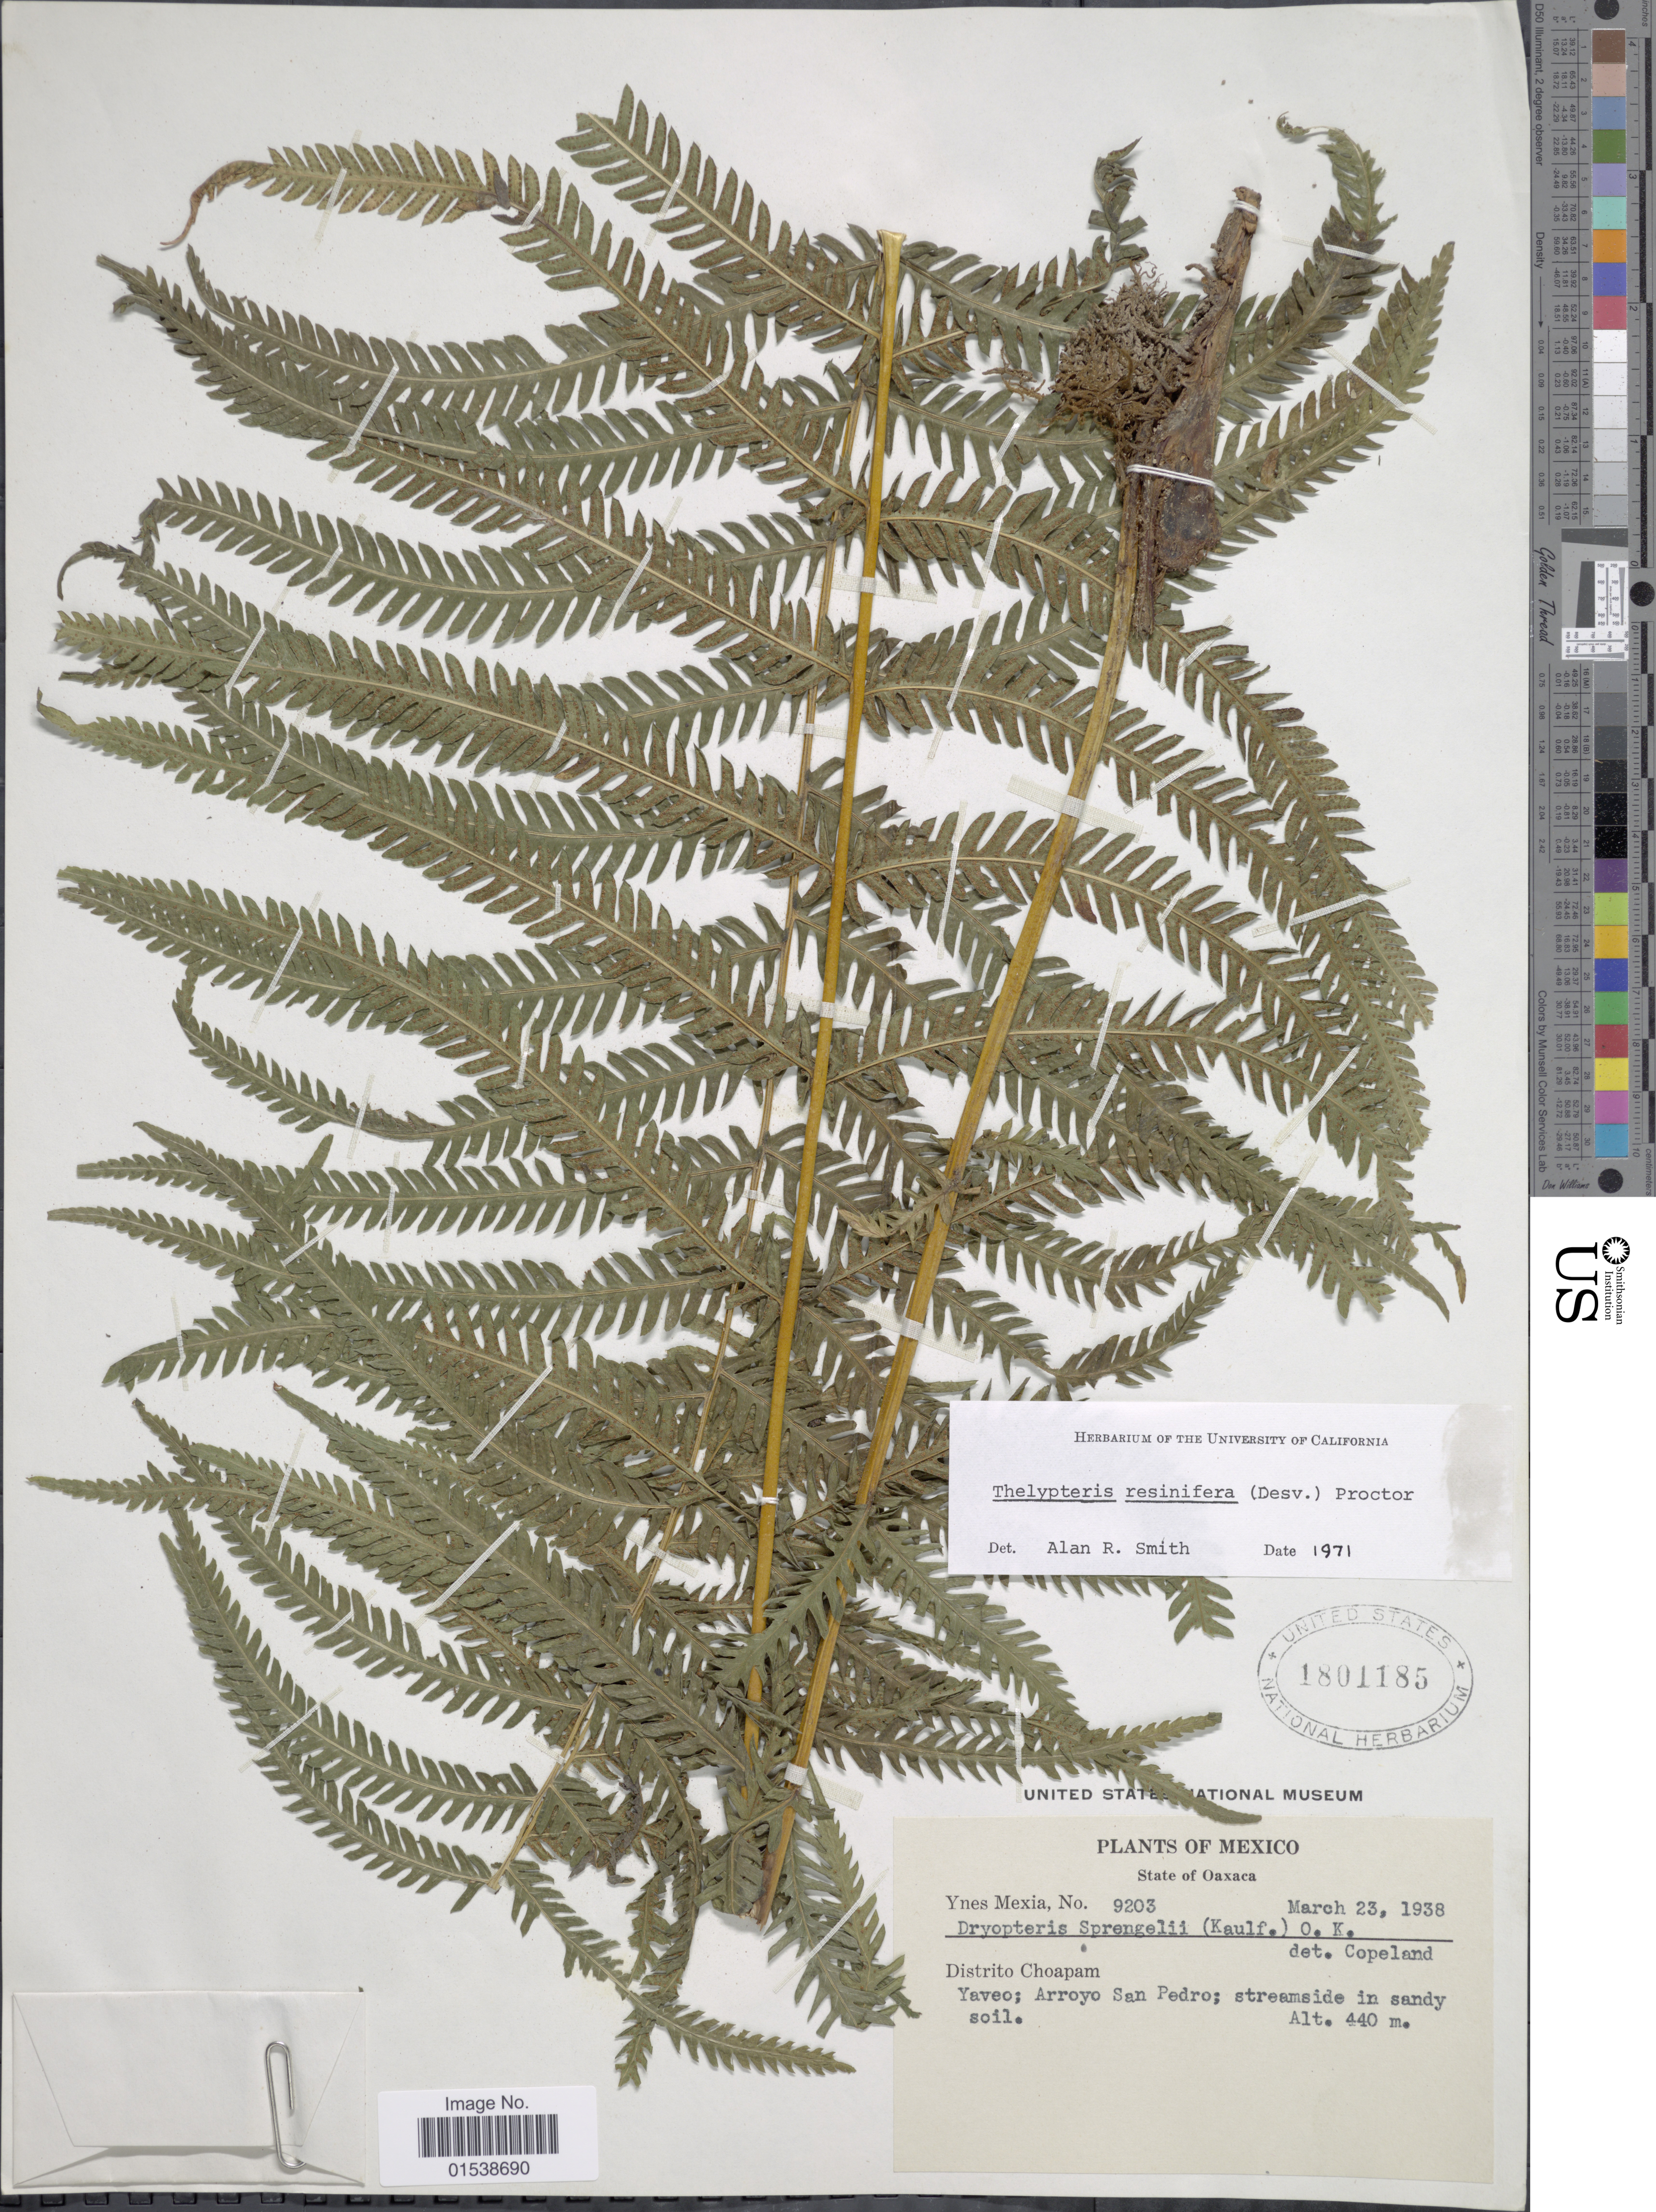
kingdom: Plantae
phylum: Tracheophyta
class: Polypodiopsida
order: Polypodiales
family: Thelypteridaceae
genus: Amauropelta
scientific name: Amauropelta resinifera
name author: (Desv.) Pic. Serm.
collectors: Y. Mexia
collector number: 9203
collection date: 1938-03-23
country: Mexico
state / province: Oaxaca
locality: State of Oaxaca, Distrito Choapam, Yaveo; Arroyo San Pedro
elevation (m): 440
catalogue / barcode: US 1801185